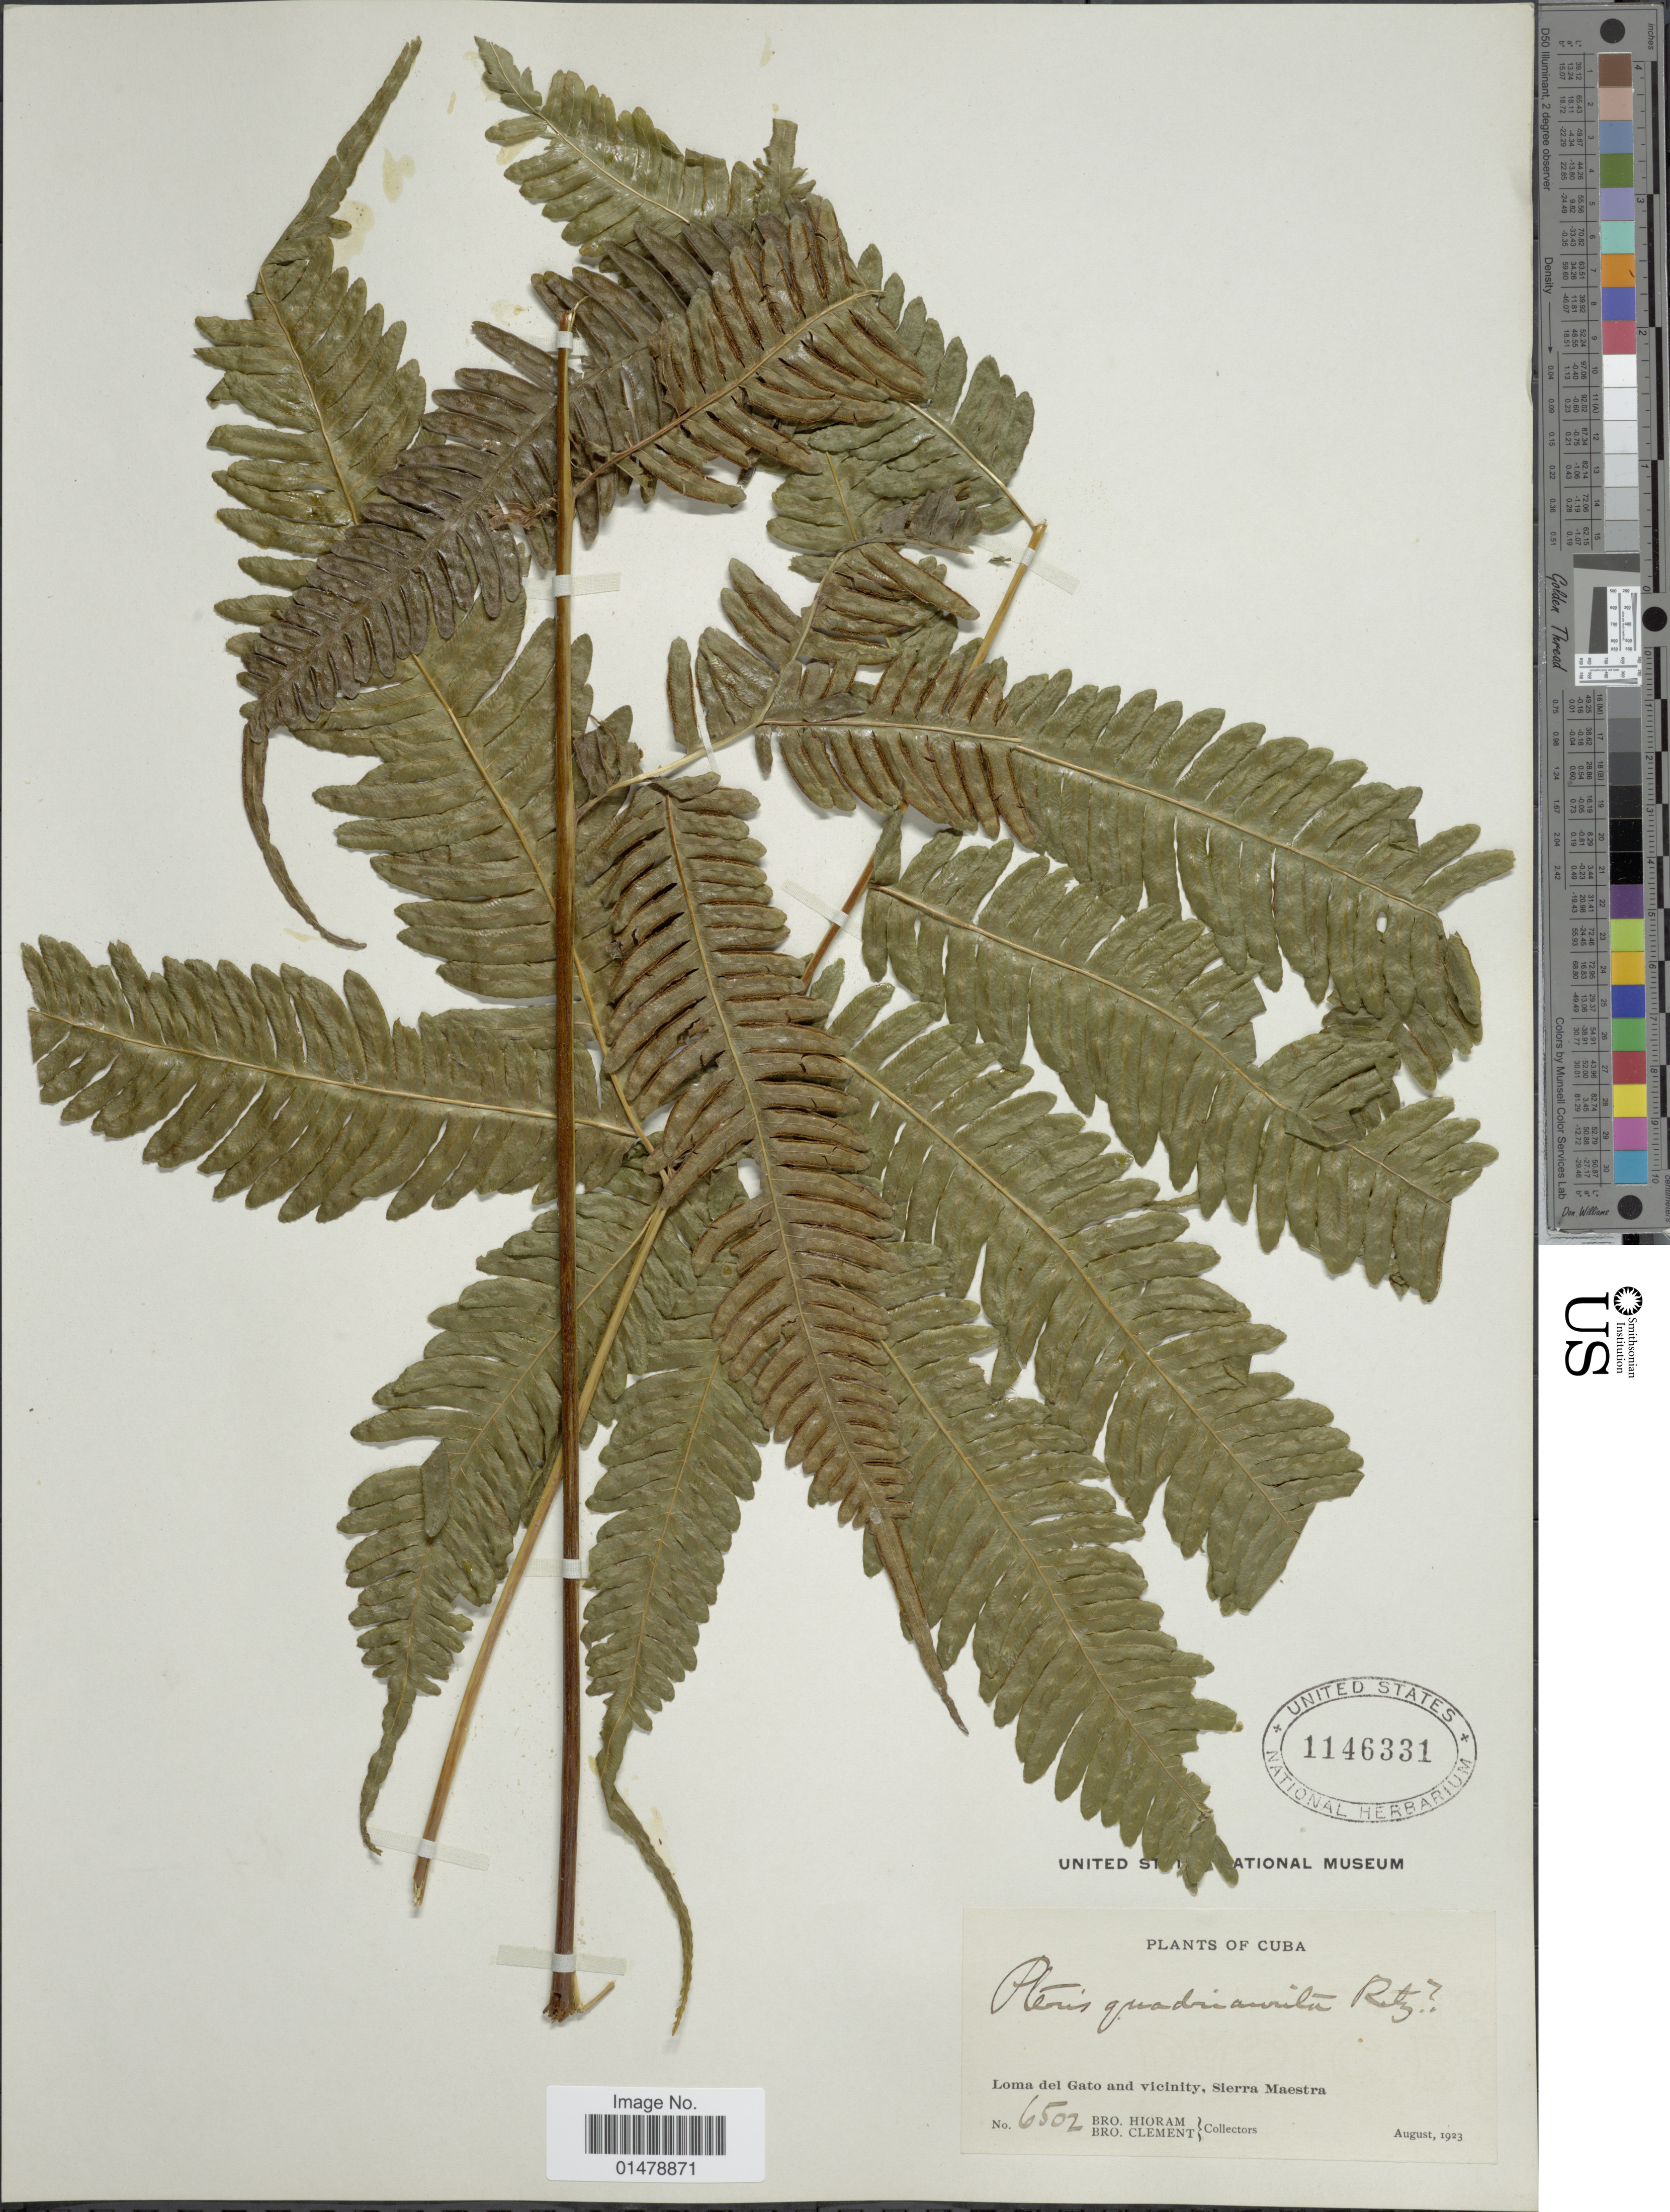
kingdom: Plantae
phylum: Tracheophyta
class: Polypodiopsida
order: Polypodiales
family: Pteridaceae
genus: Pteris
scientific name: Pteris quadriaurita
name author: Retz.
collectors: Bro. Hioram & B. Clement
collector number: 6502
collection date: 1923-08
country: Cuba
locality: Loma del Gato and vicinity, Sierra Maestra.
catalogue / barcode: US 1146331